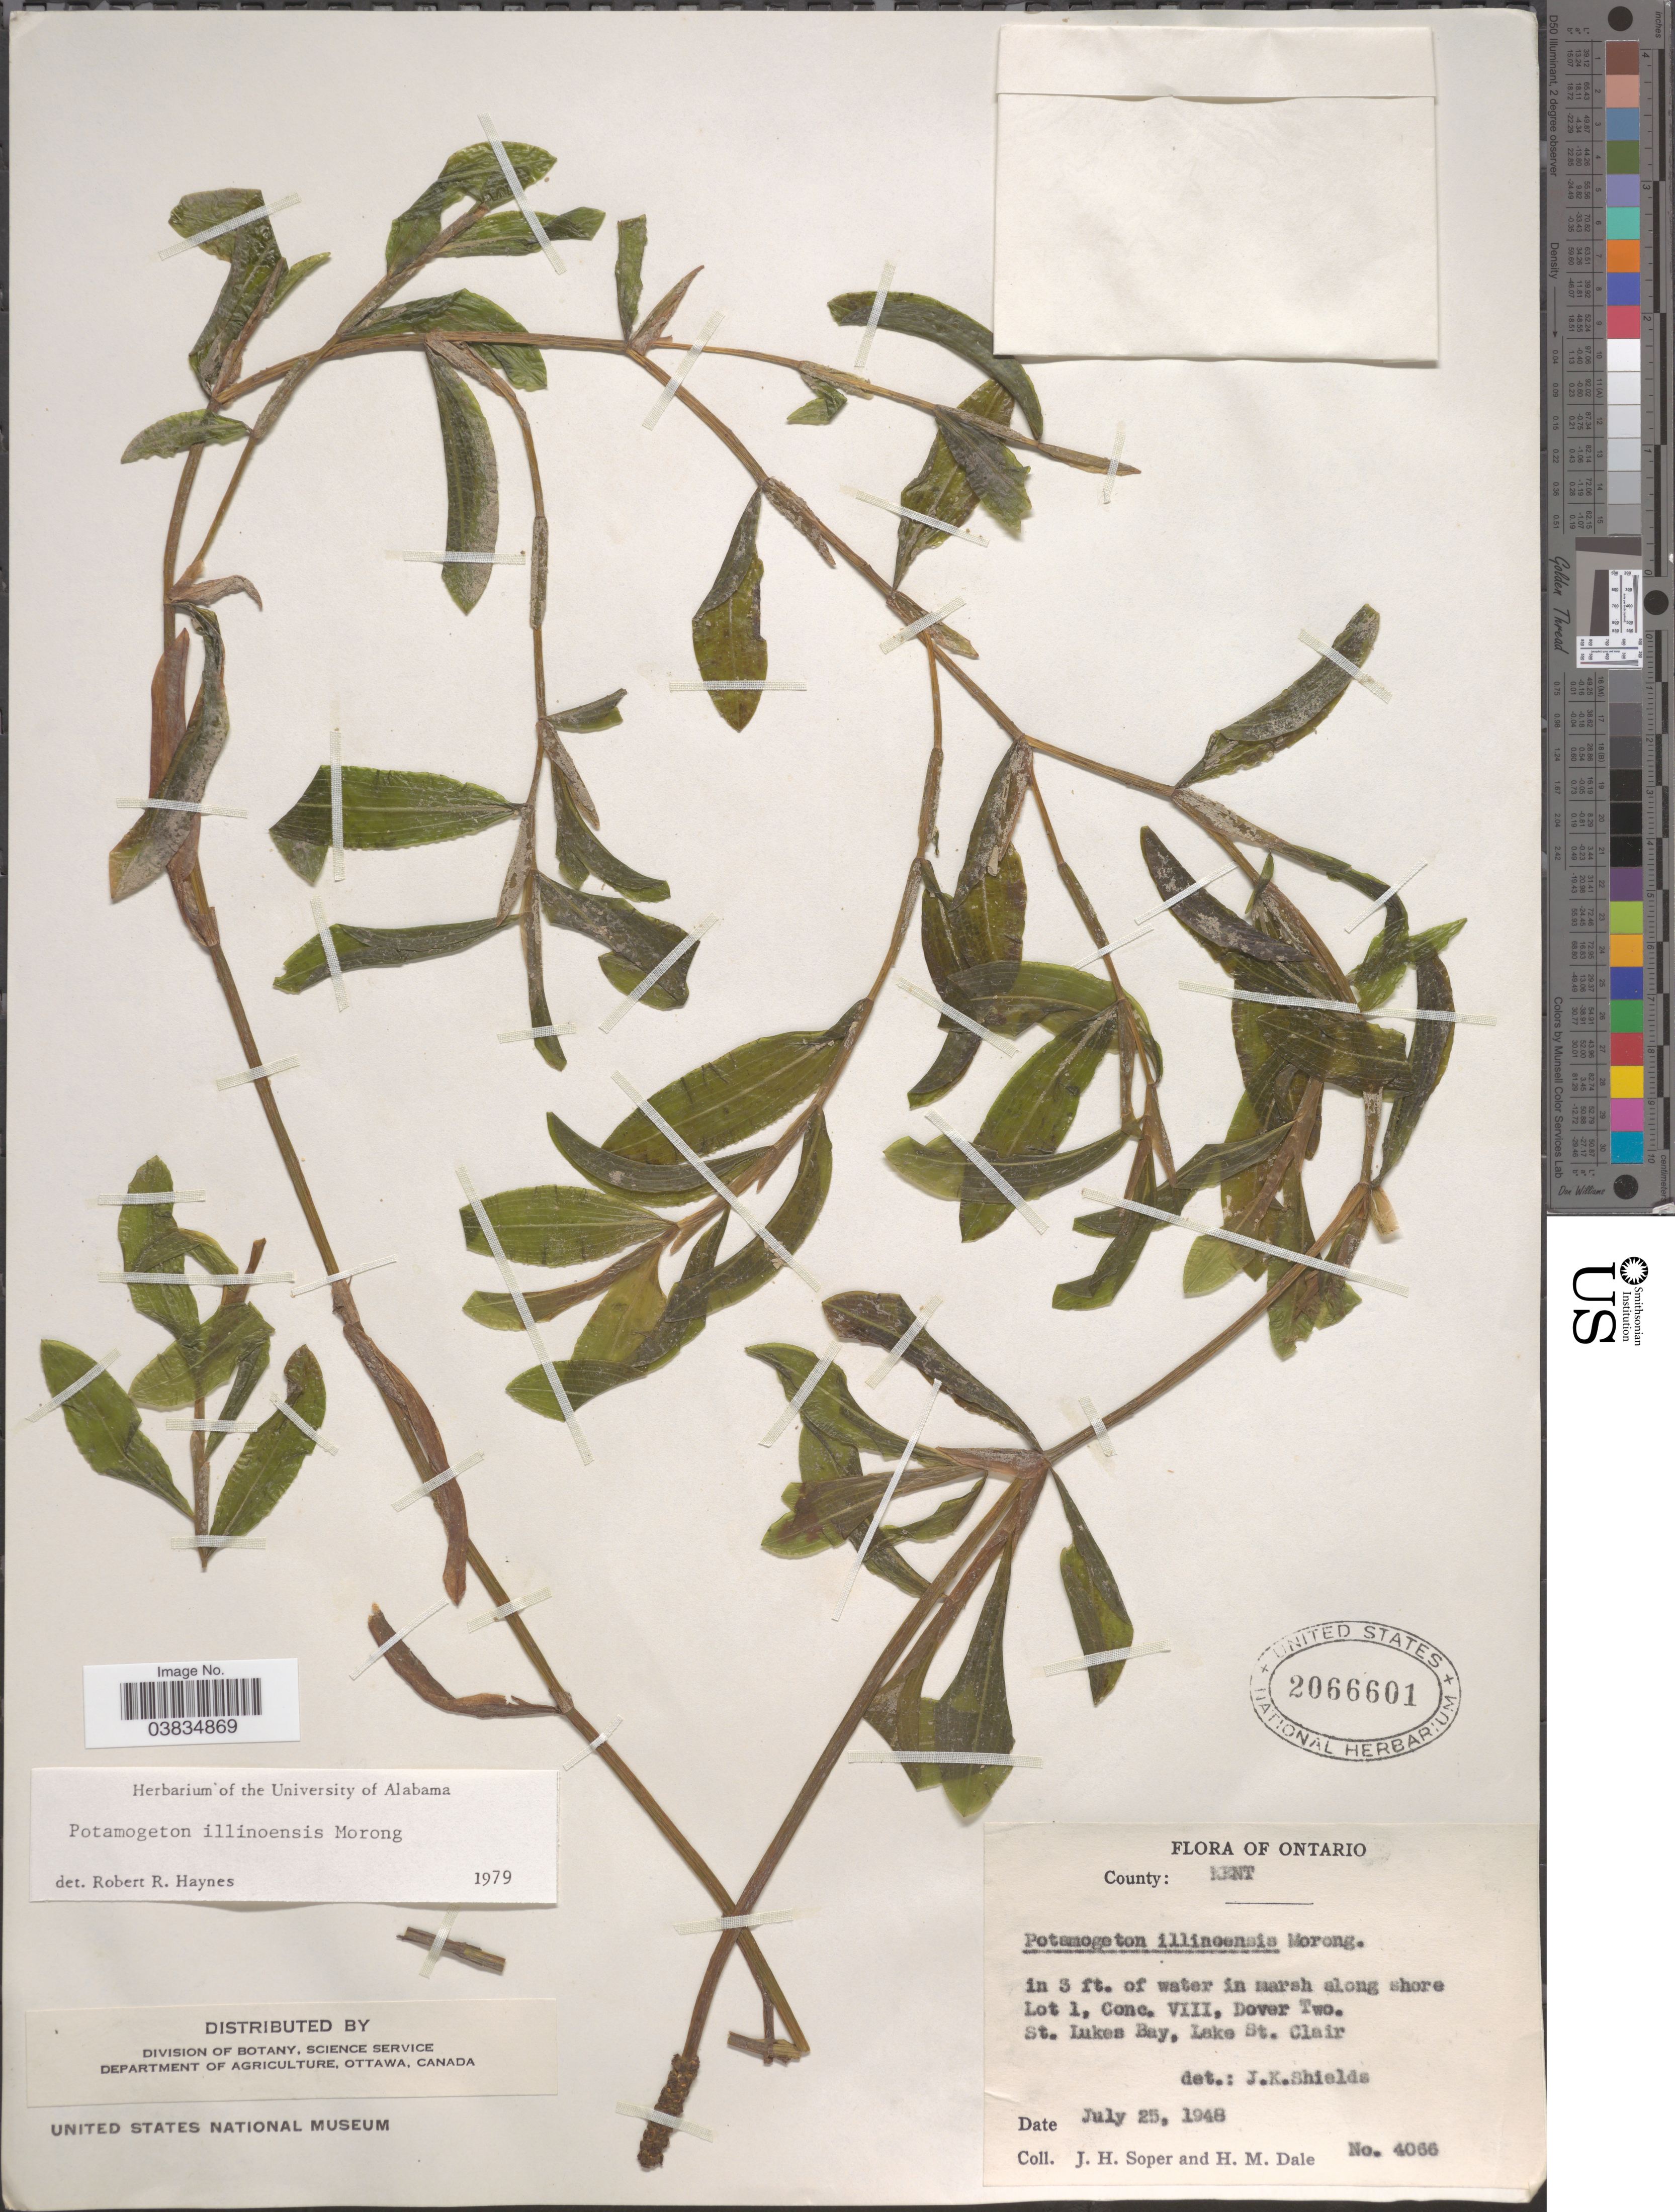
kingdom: Plantae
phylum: Tracheophyta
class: Liliopsida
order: Alismatales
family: Potamogetonaceae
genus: Potamogeton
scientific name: Potamogeton illinoensis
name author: Morong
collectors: J. H. Soper & H. M. Dale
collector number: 4066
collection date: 1948-07-25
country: Canada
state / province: Ontario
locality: County: Kent. In marsh along shore Lot 1, Cone, VIII, Dover Two. St. Lukes Bay, Lake St. Clair.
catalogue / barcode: US 2066601